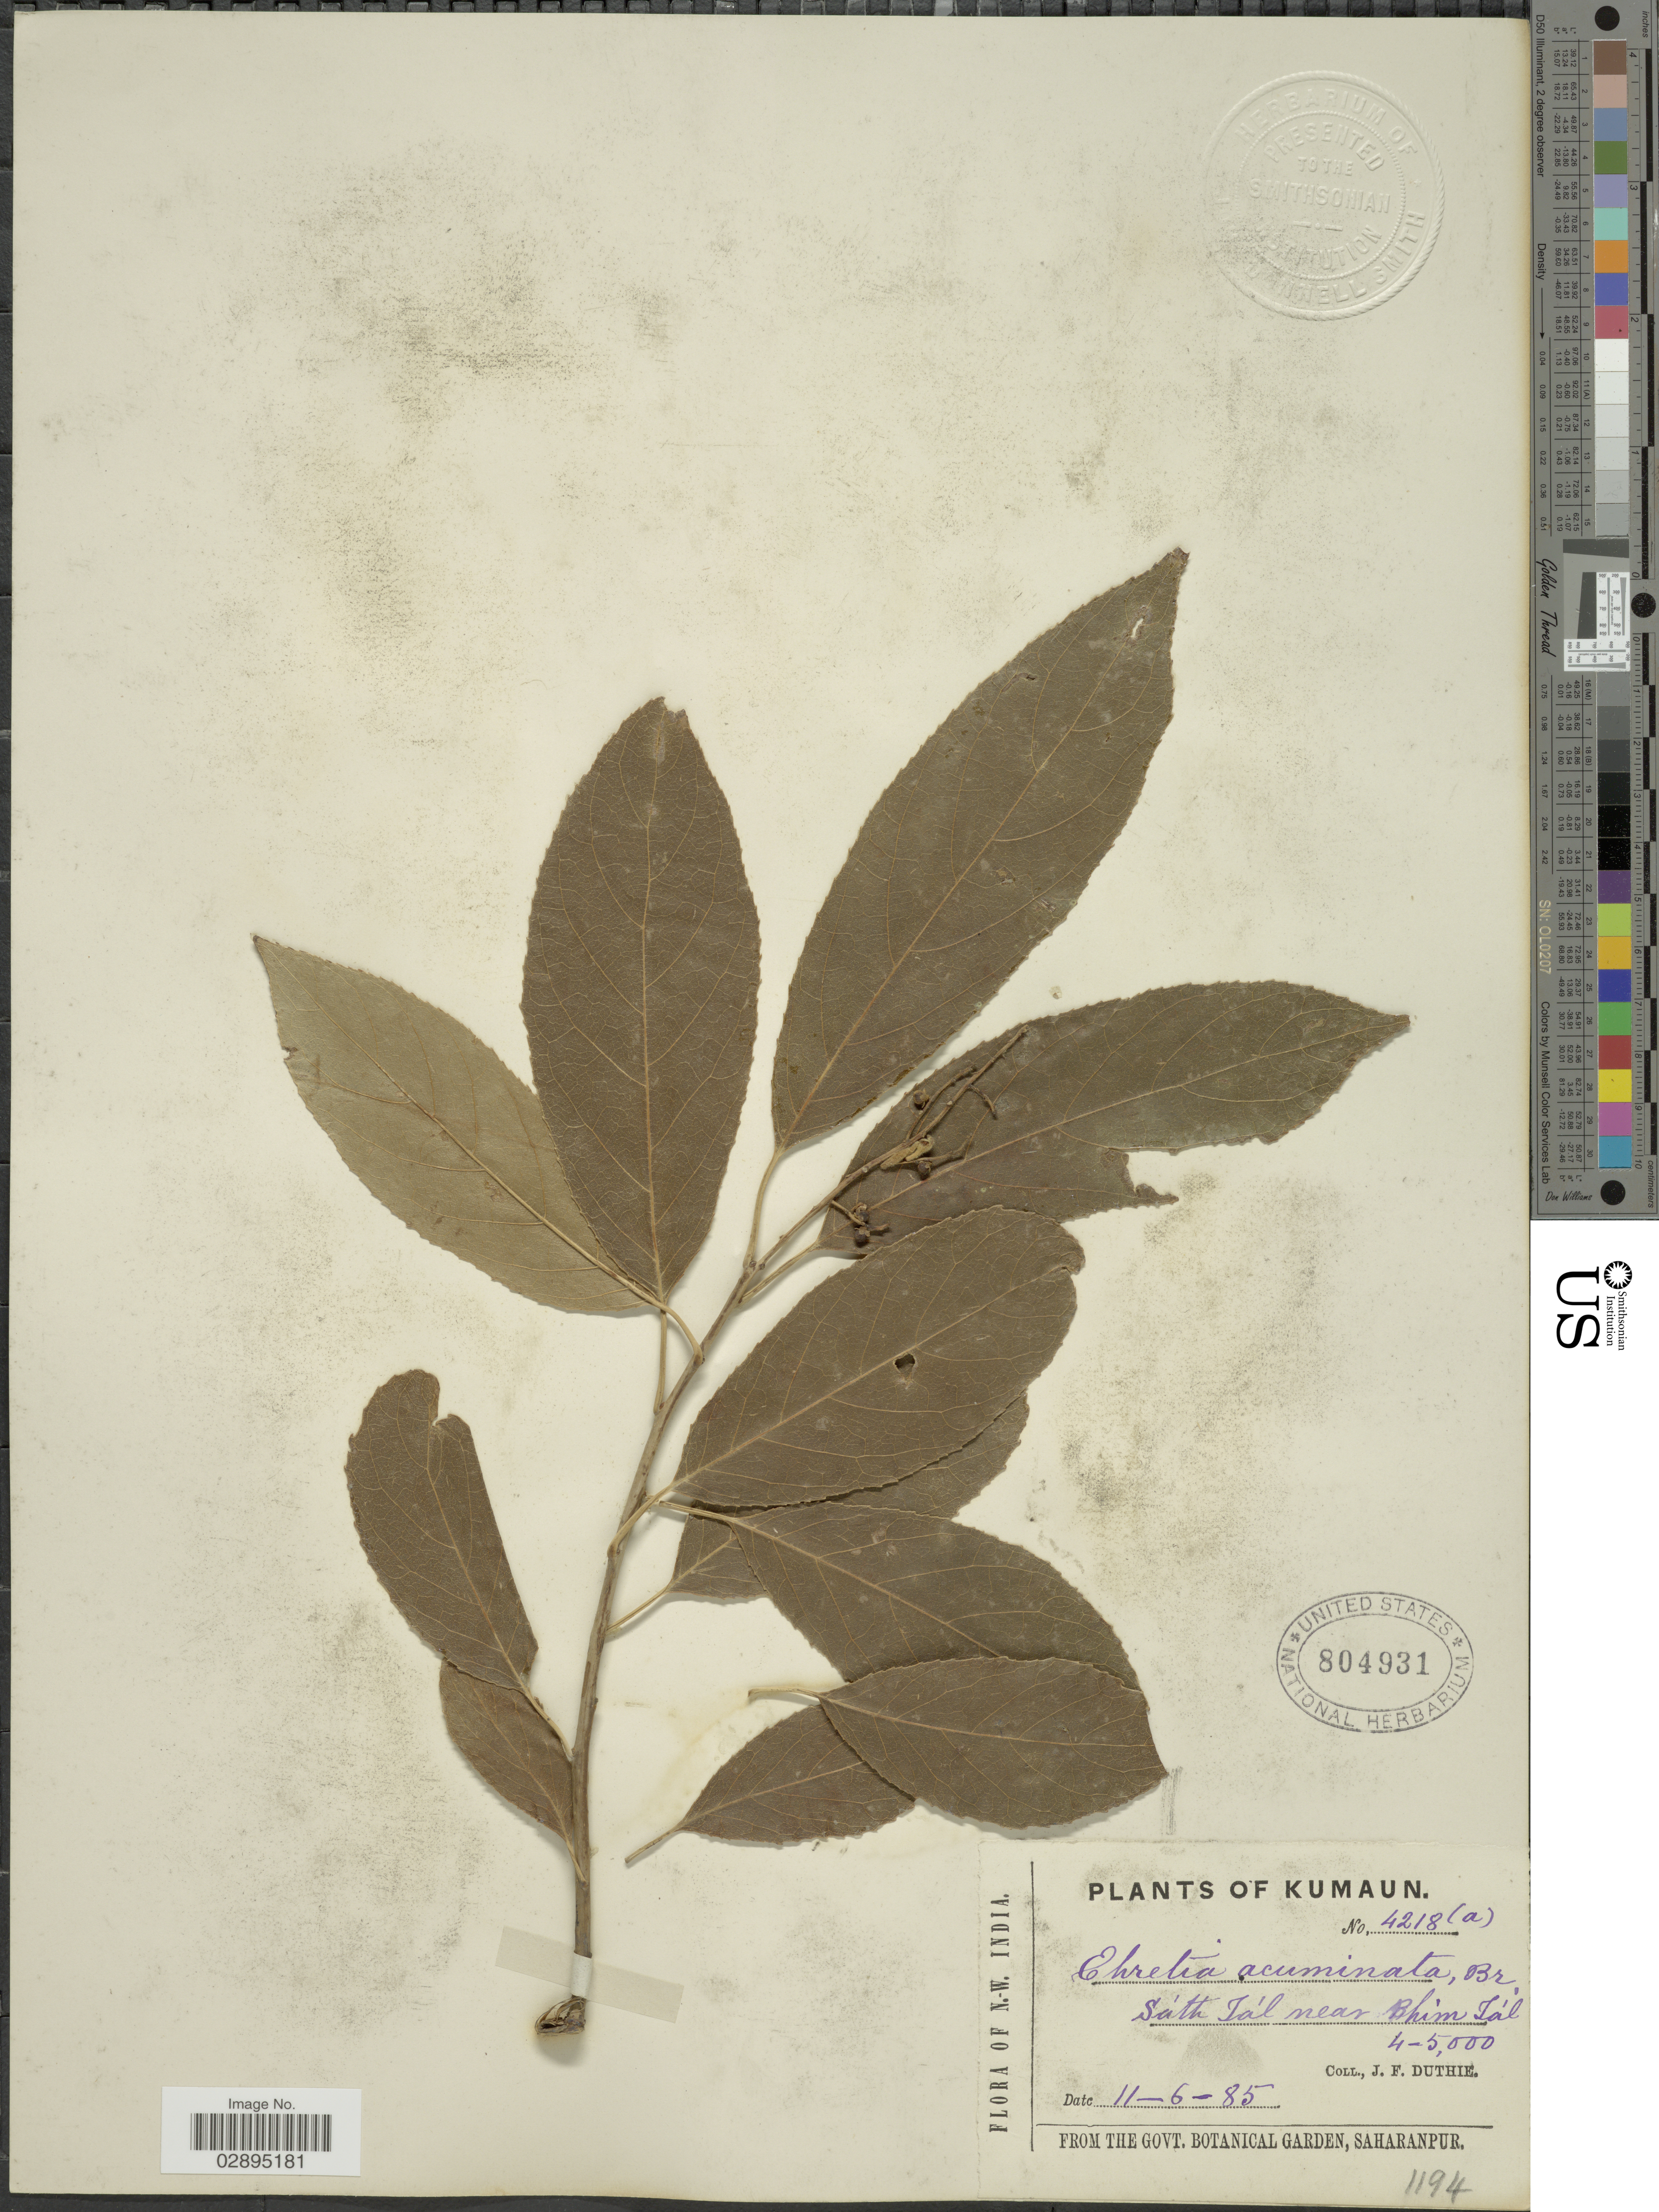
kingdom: Plantae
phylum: Tracheophyta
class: Magnoliopsida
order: Boraginales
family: Ehretiaceae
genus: Ehretia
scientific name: Ehretia acuminata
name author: R. Br.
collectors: J. F. Duthie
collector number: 4218(a)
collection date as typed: Transcribed d/m/y: 11/6/85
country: India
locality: Kumaun. N.W. India. Sàth Tàl near Bhim Tàl.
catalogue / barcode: US 804931